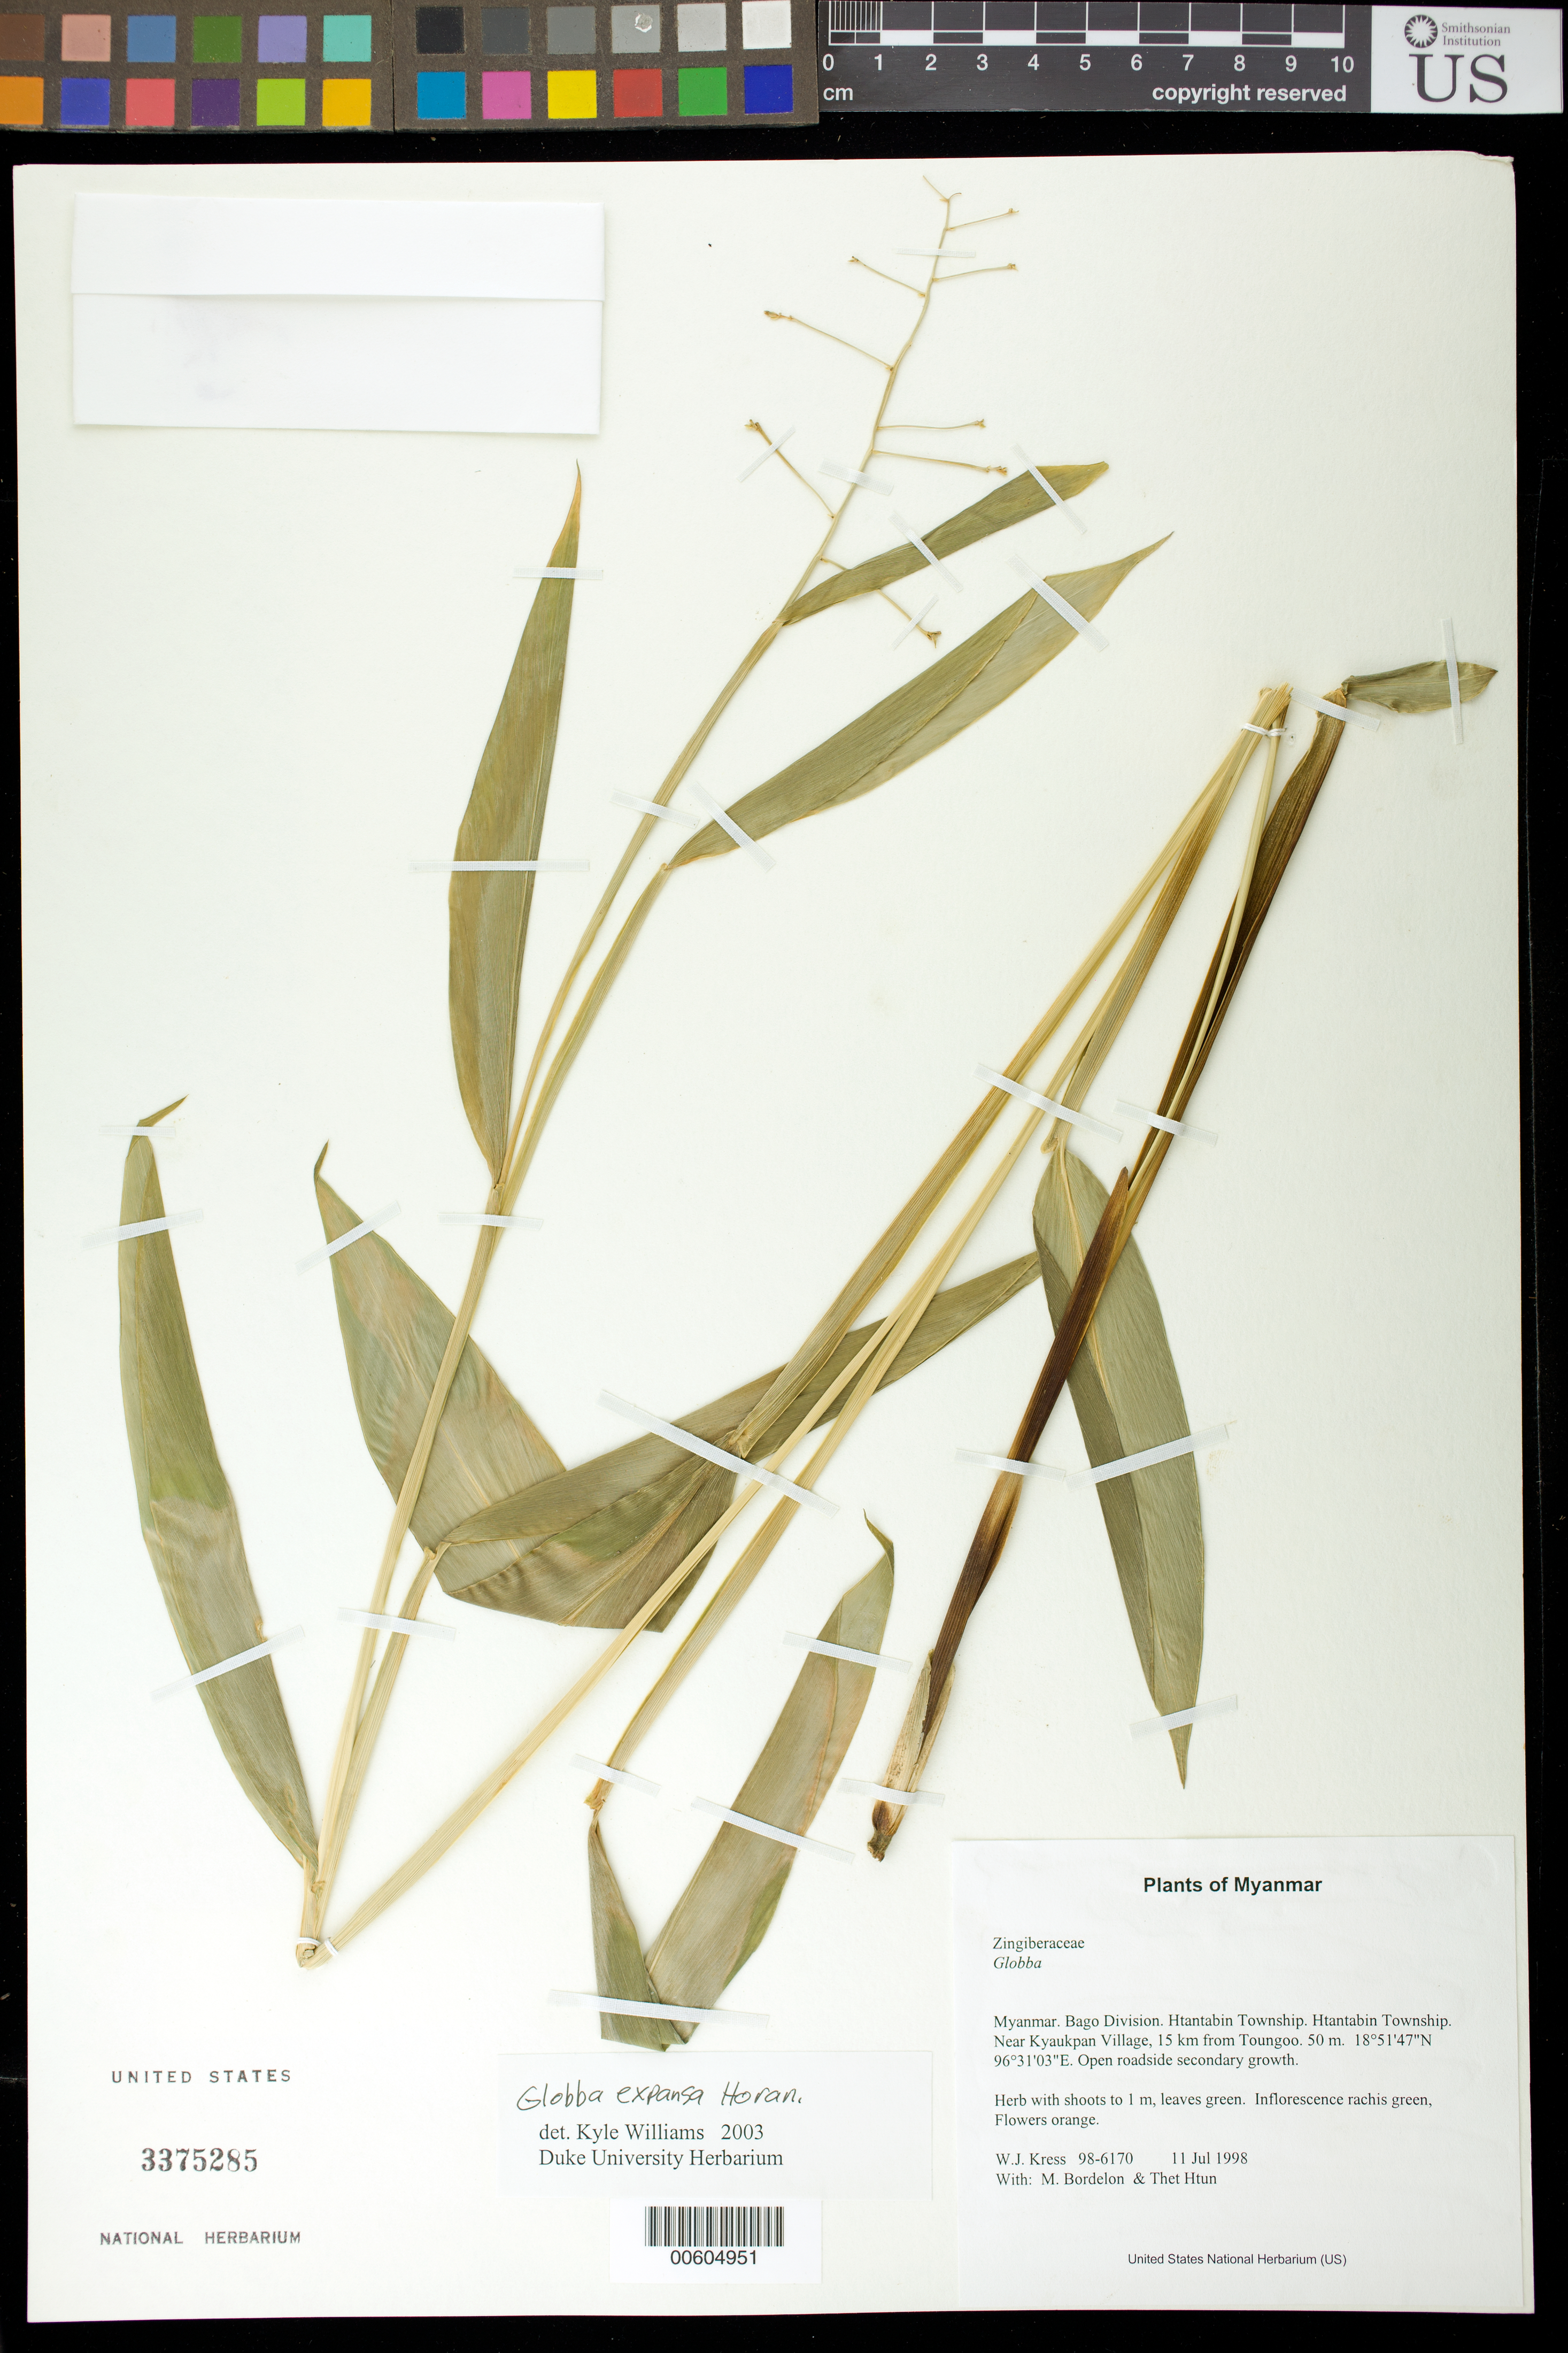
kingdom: Plantae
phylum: Tracheophyta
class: Liliopsida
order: Zingiberales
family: Zingiberaceae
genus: Globba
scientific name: Globba expansa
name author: Wall.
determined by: Williams, K. J.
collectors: W. J. Kress, M. Bordelon & Thet Htun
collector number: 98-6170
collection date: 1998-07-11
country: Myanmar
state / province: Bago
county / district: Htantabin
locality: Htantabin Township. Near Kyaukpan Village, 15 km from Toungoo.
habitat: Open roadside secondary growth.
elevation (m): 50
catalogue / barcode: US 3375285